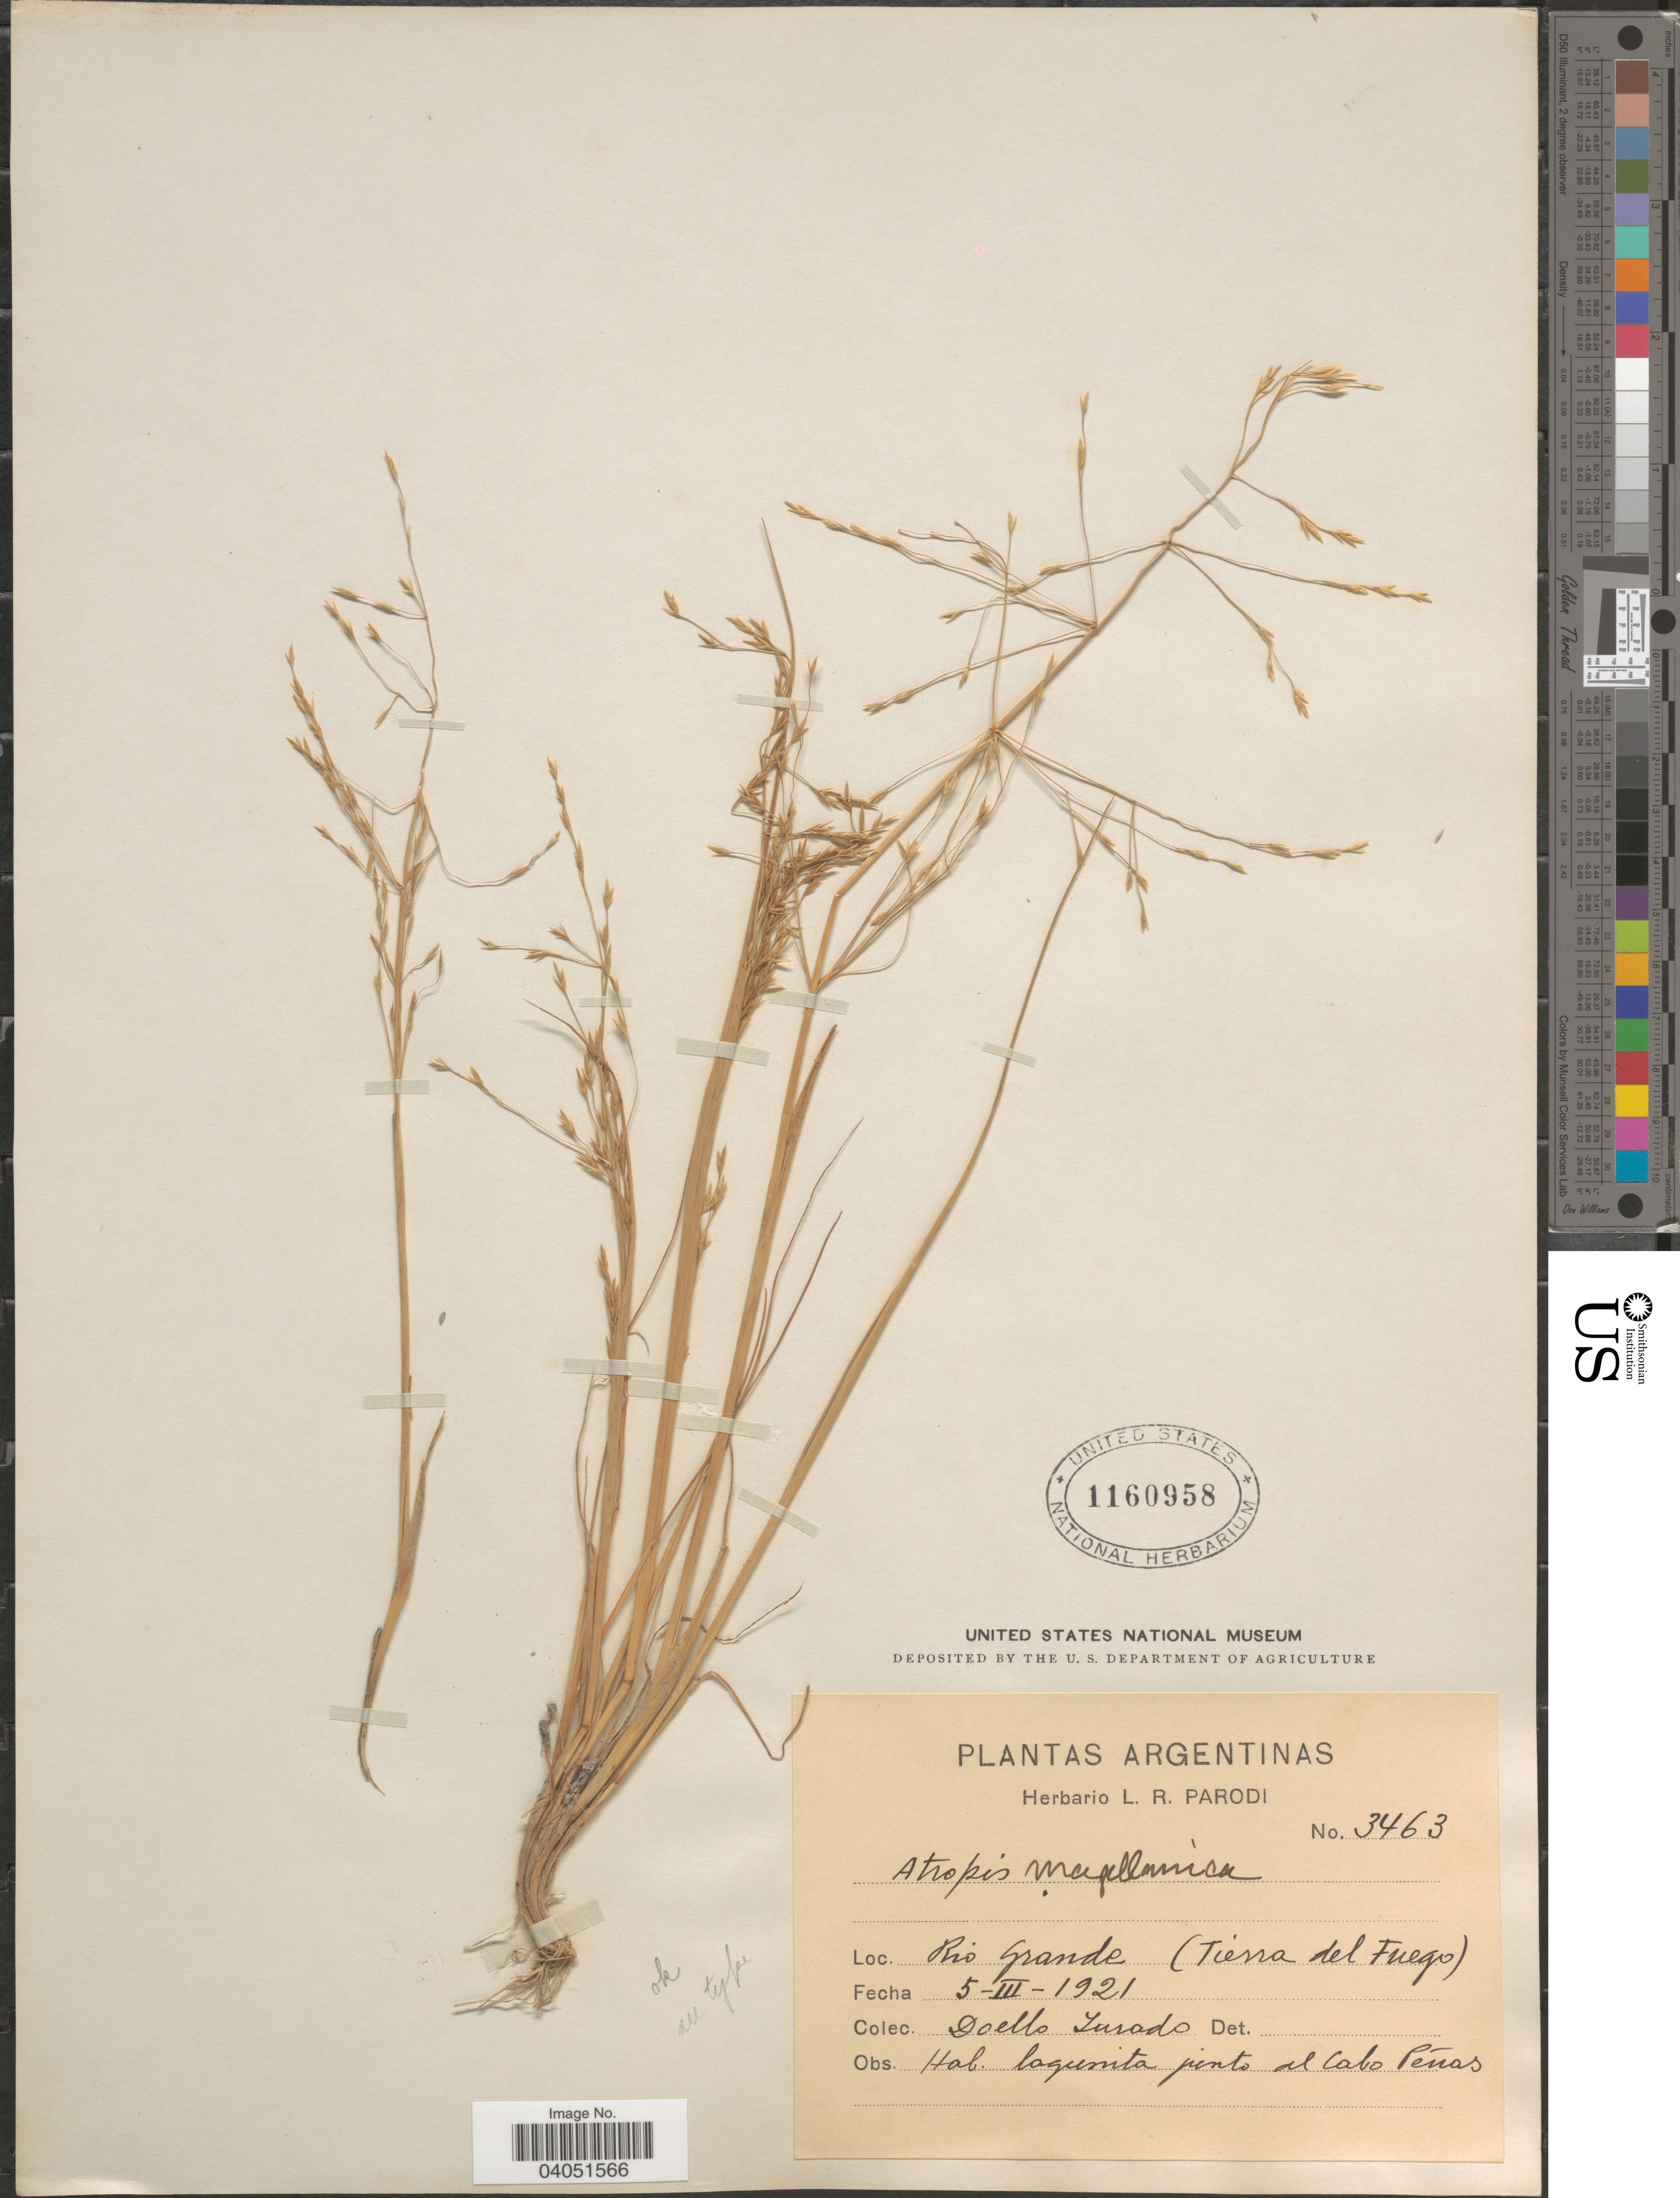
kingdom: Plantae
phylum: Tracheophyta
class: Liliopsida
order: Poales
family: Poaceae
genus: Puccinellia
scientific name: Puccinellia magellanica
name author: (Hook. f.) Parodi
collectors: D. Jurado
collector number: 3463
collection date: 1921-03-05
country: Argentina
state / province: Tierra del Fuego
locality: Rio Grande (Tierra del Fuego). Lagunita pinto al cabo Peñas.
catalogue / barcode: US 1160958